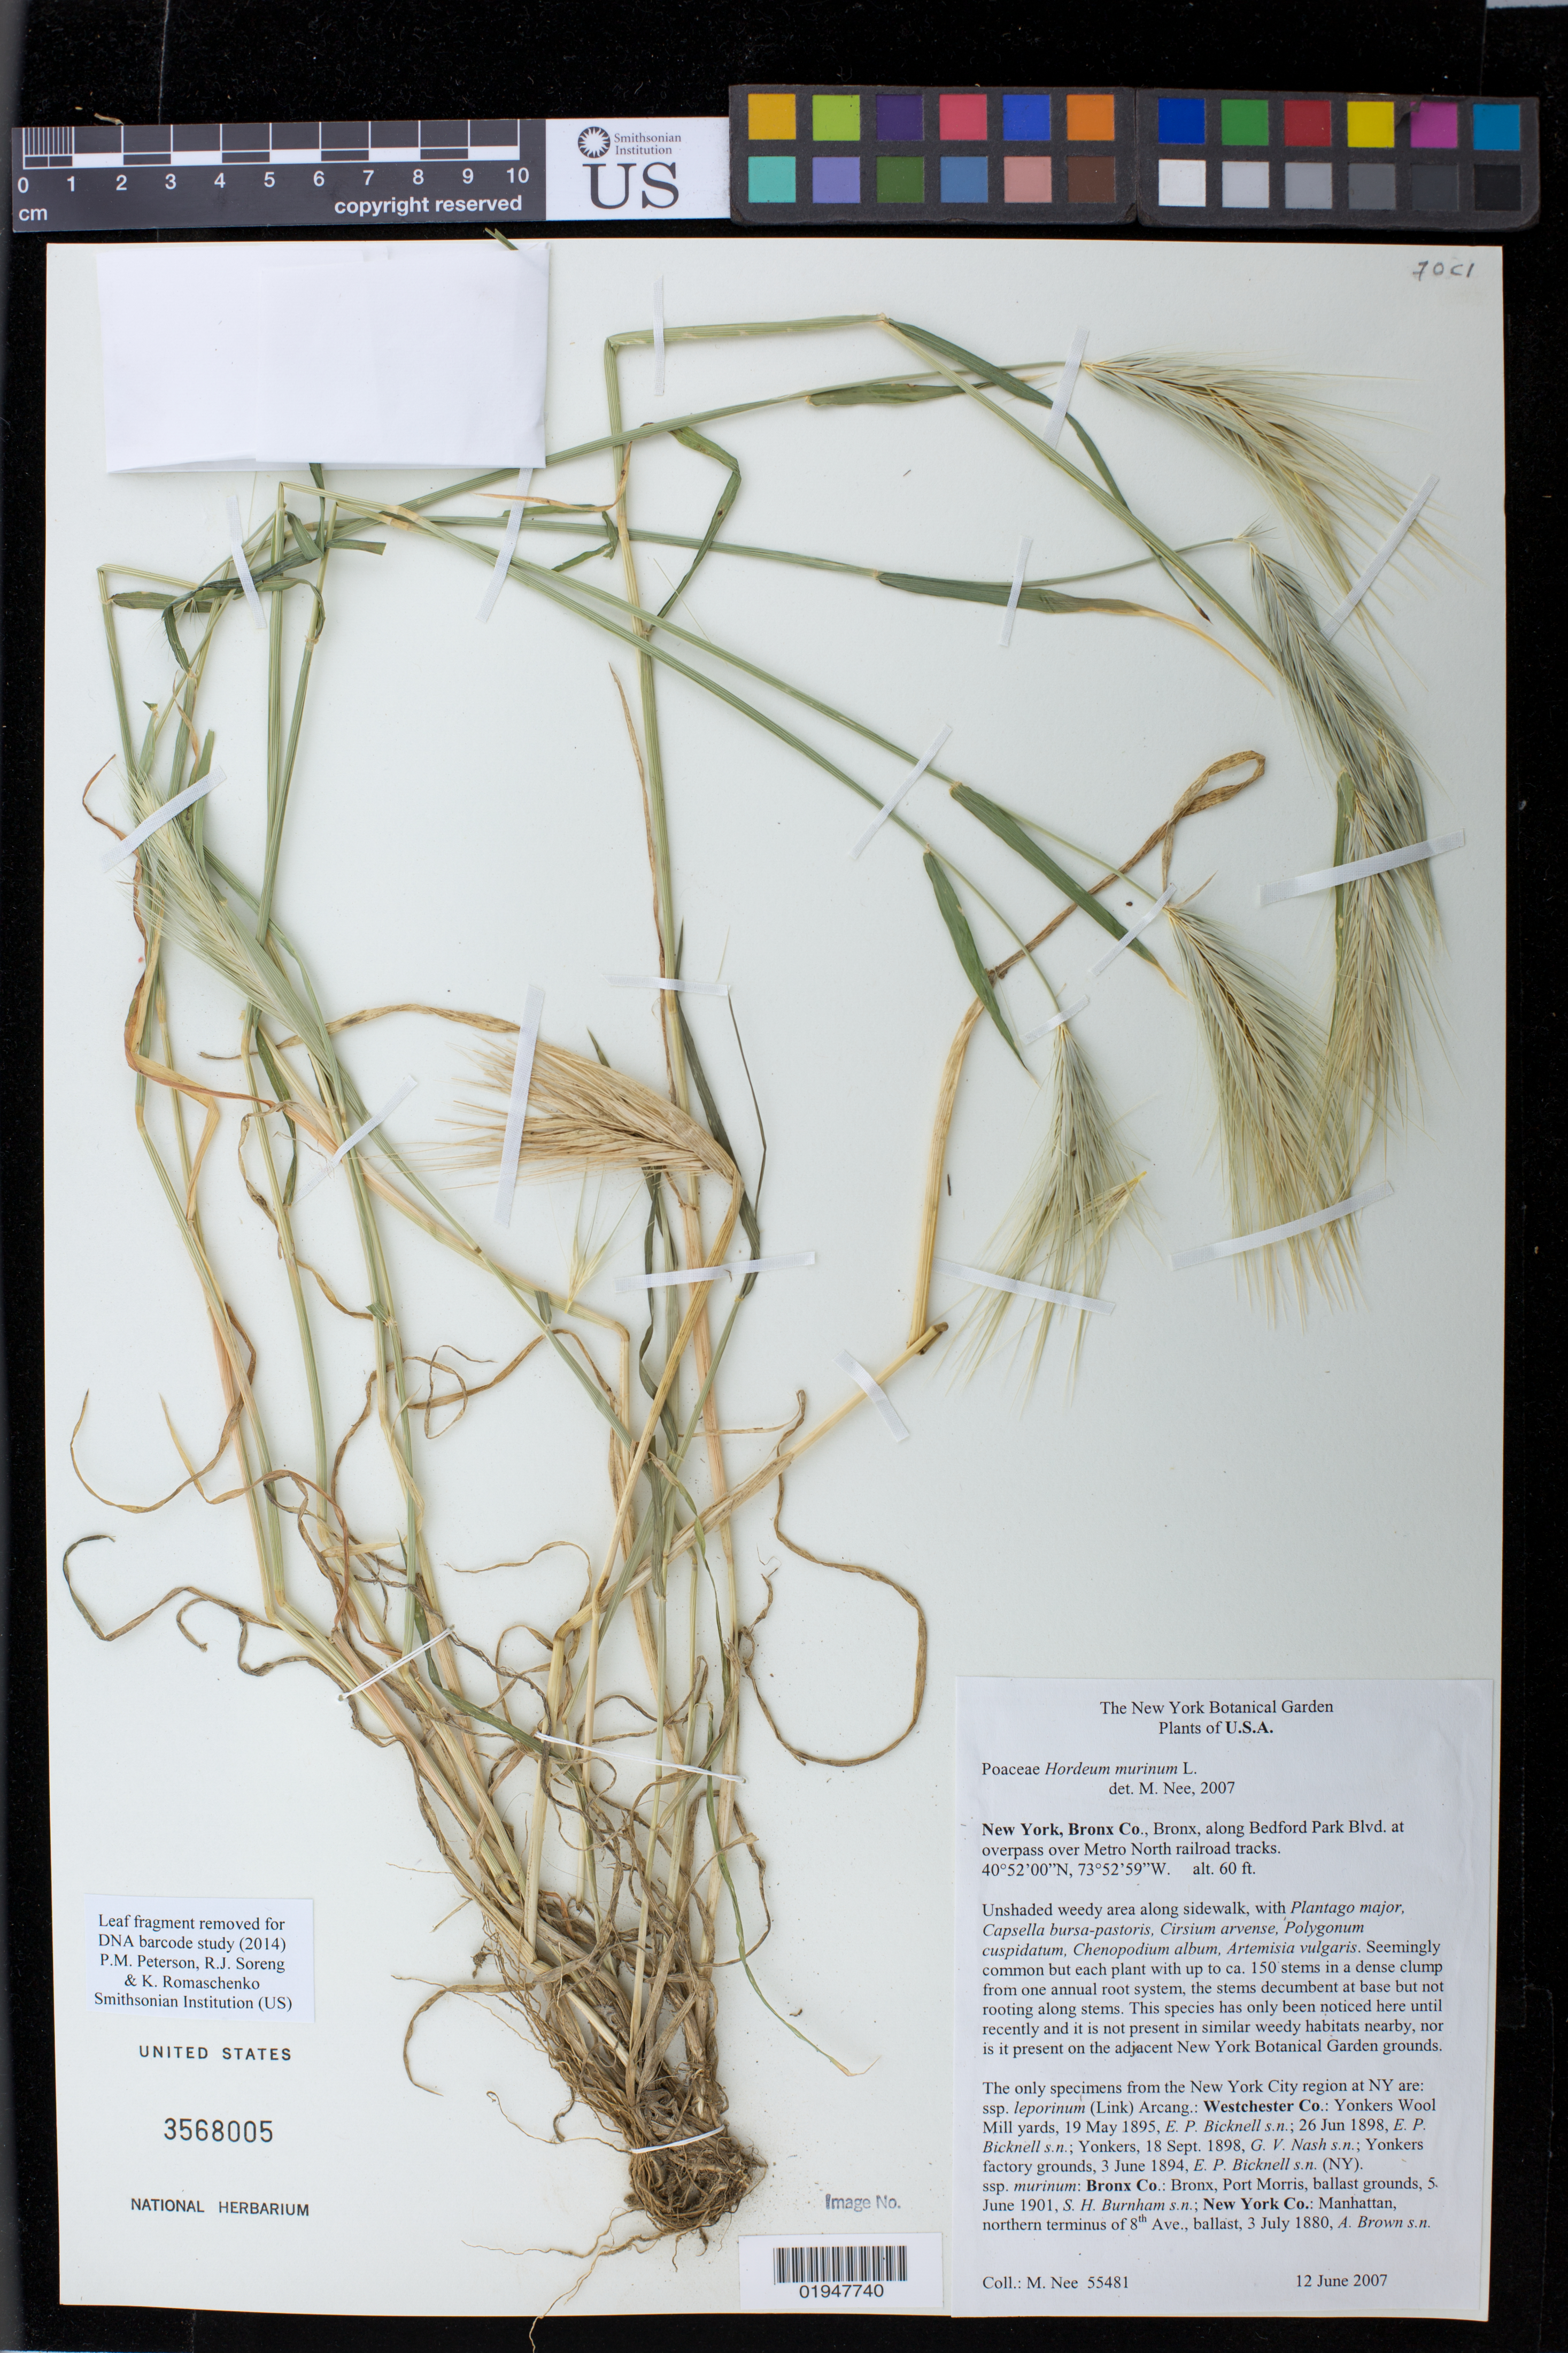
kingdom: Plantae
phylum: Tracheophyta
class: Liliopsida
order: Poales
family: Poaceae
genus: Hordeum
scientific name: Hordeum murinum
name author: L.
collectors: M. Nee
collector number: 55481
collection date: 2007-06-12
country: United States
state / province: New York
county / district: Bronx County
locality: Bronx, along Bedford Park Blvd at overpass over Metro North railroad tracks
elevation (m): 18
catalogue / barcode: US 3568005